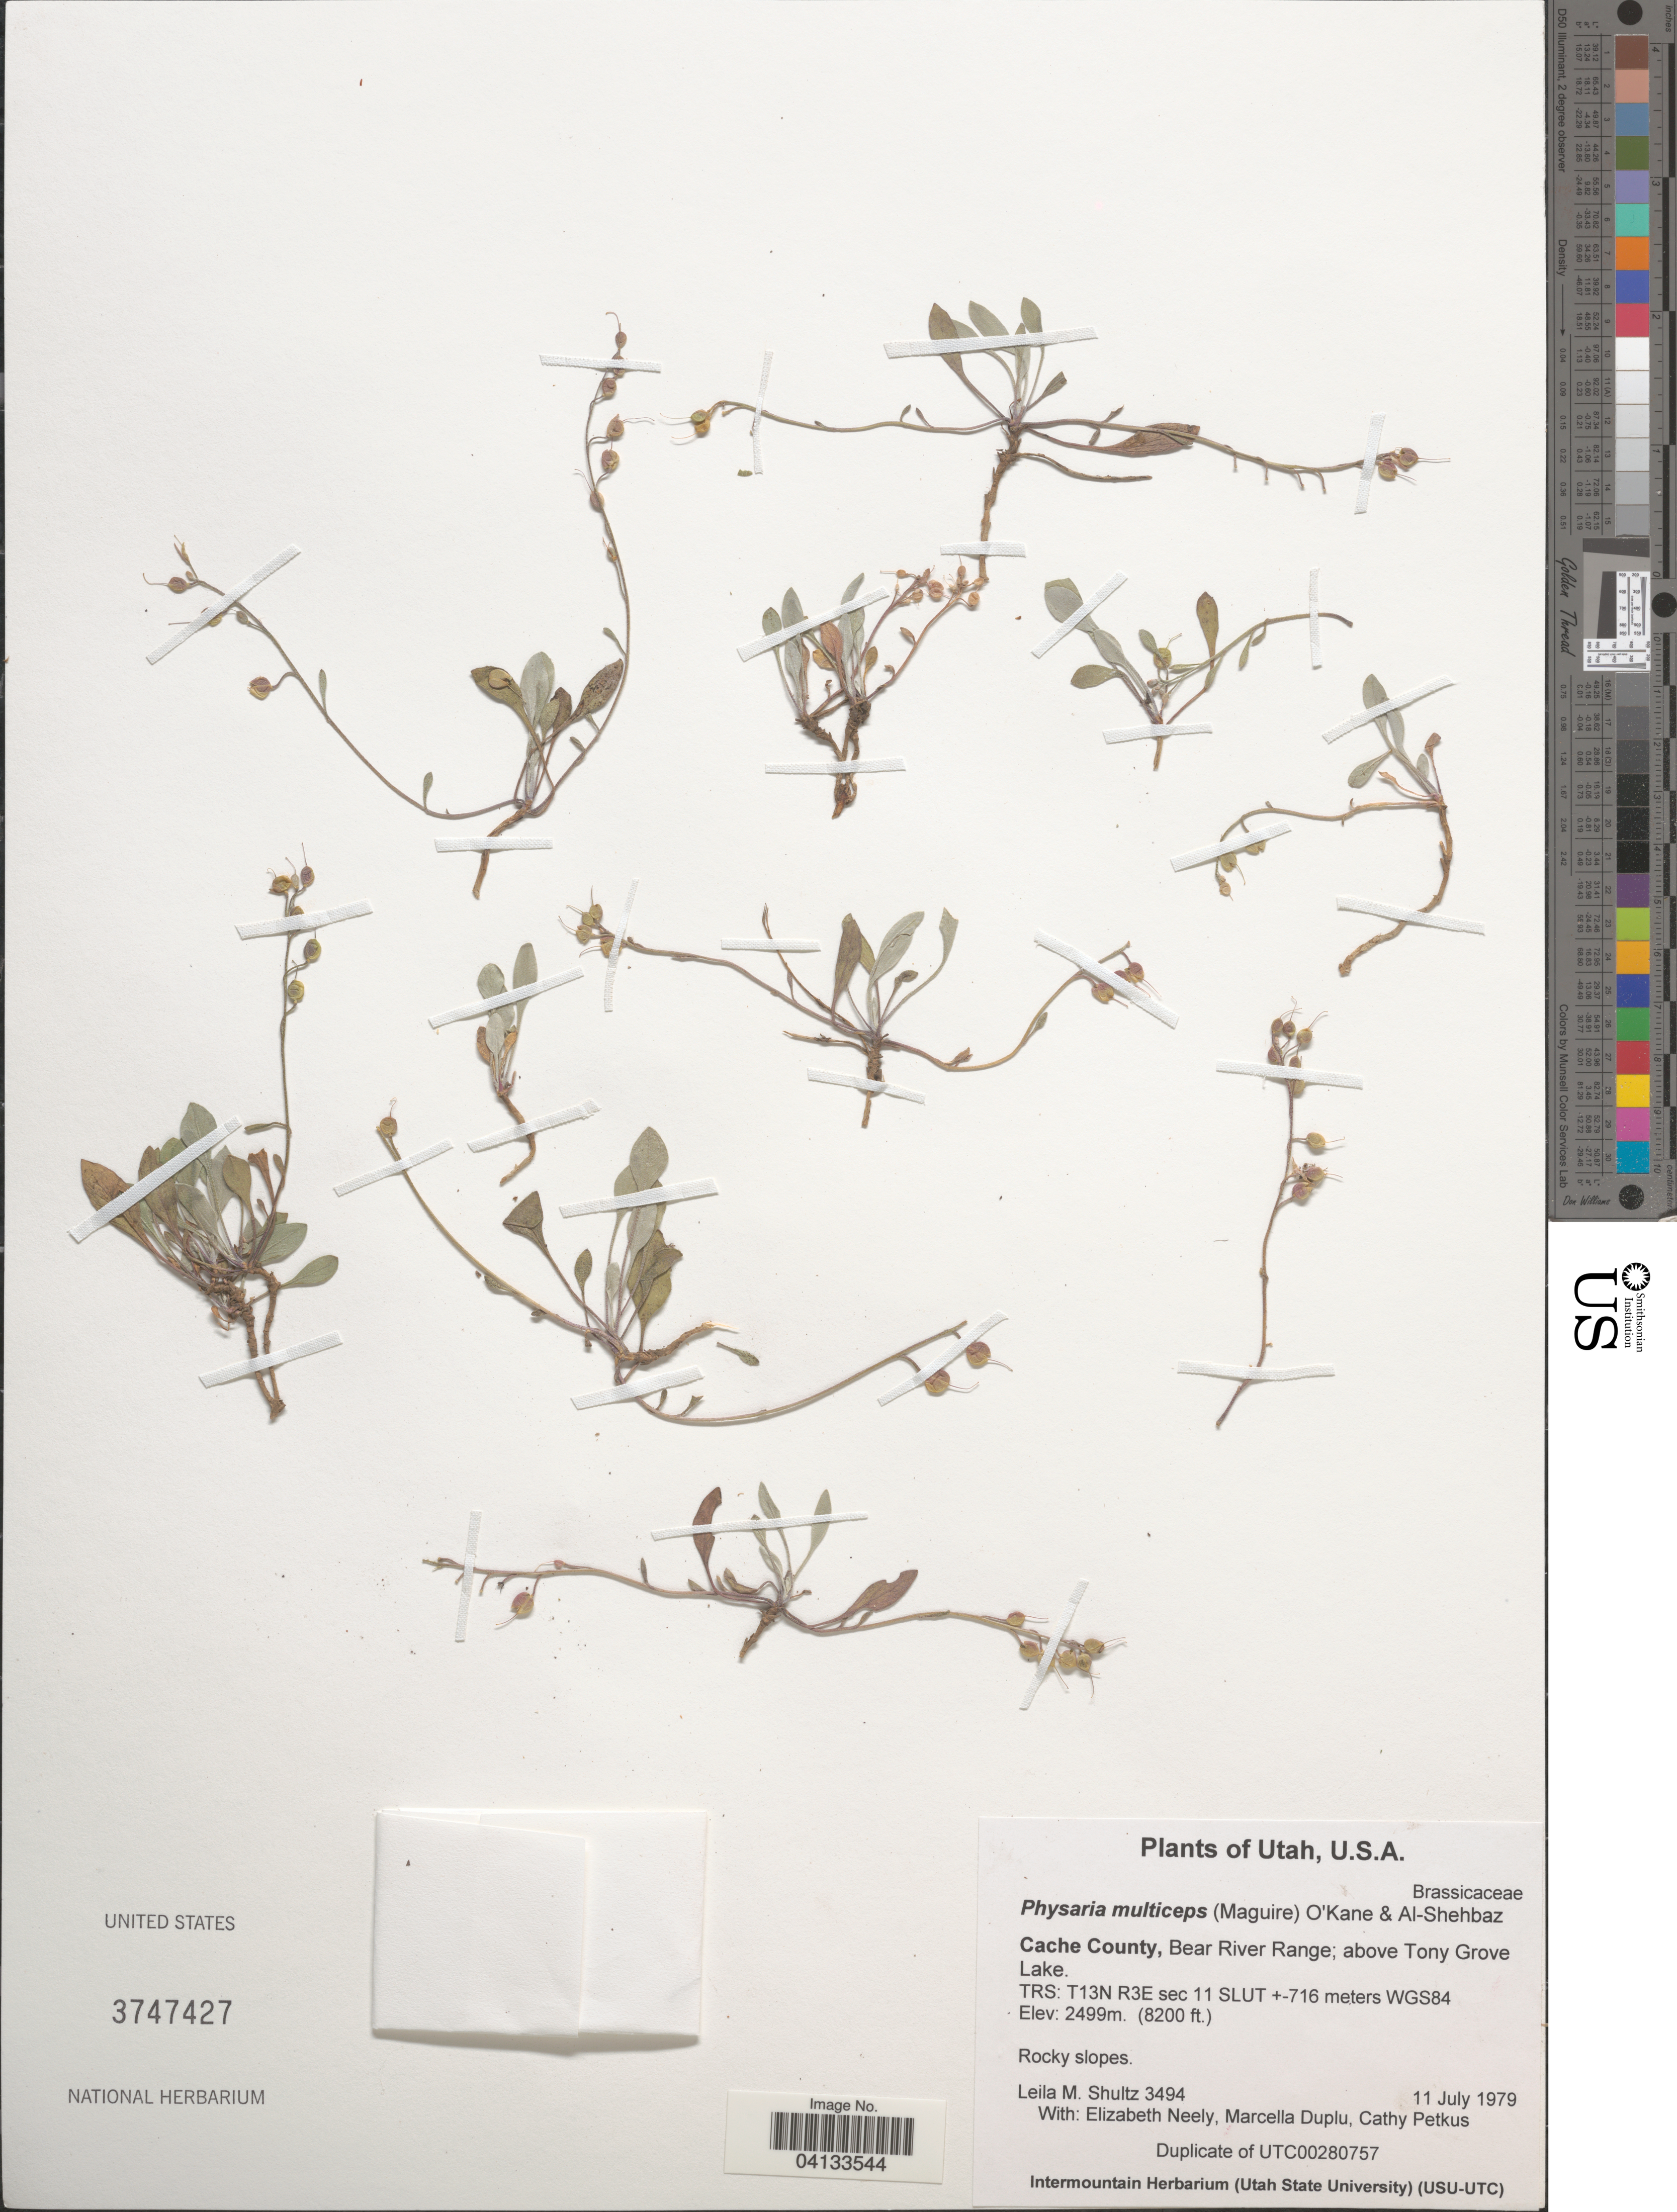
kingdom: Plantae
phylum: Tracheophyta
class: Magnoliopsida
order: Brassicales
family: Brassicaceae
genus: Physaria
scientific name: Physaria multiceps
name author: (Maguire) O'Kane & Al-Shehbaz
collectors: L. Shultz, E. Neely, M. Duplu & C. Petkus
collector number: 3494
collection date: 1979-07-11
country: United States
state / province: Utah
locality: Cache County, Bear River Range; above Tony Grove Lake. TRS: T13N R3E sec 11 SLUT +-716 meters WGS84.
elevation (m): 2499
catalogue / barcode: US 3747427